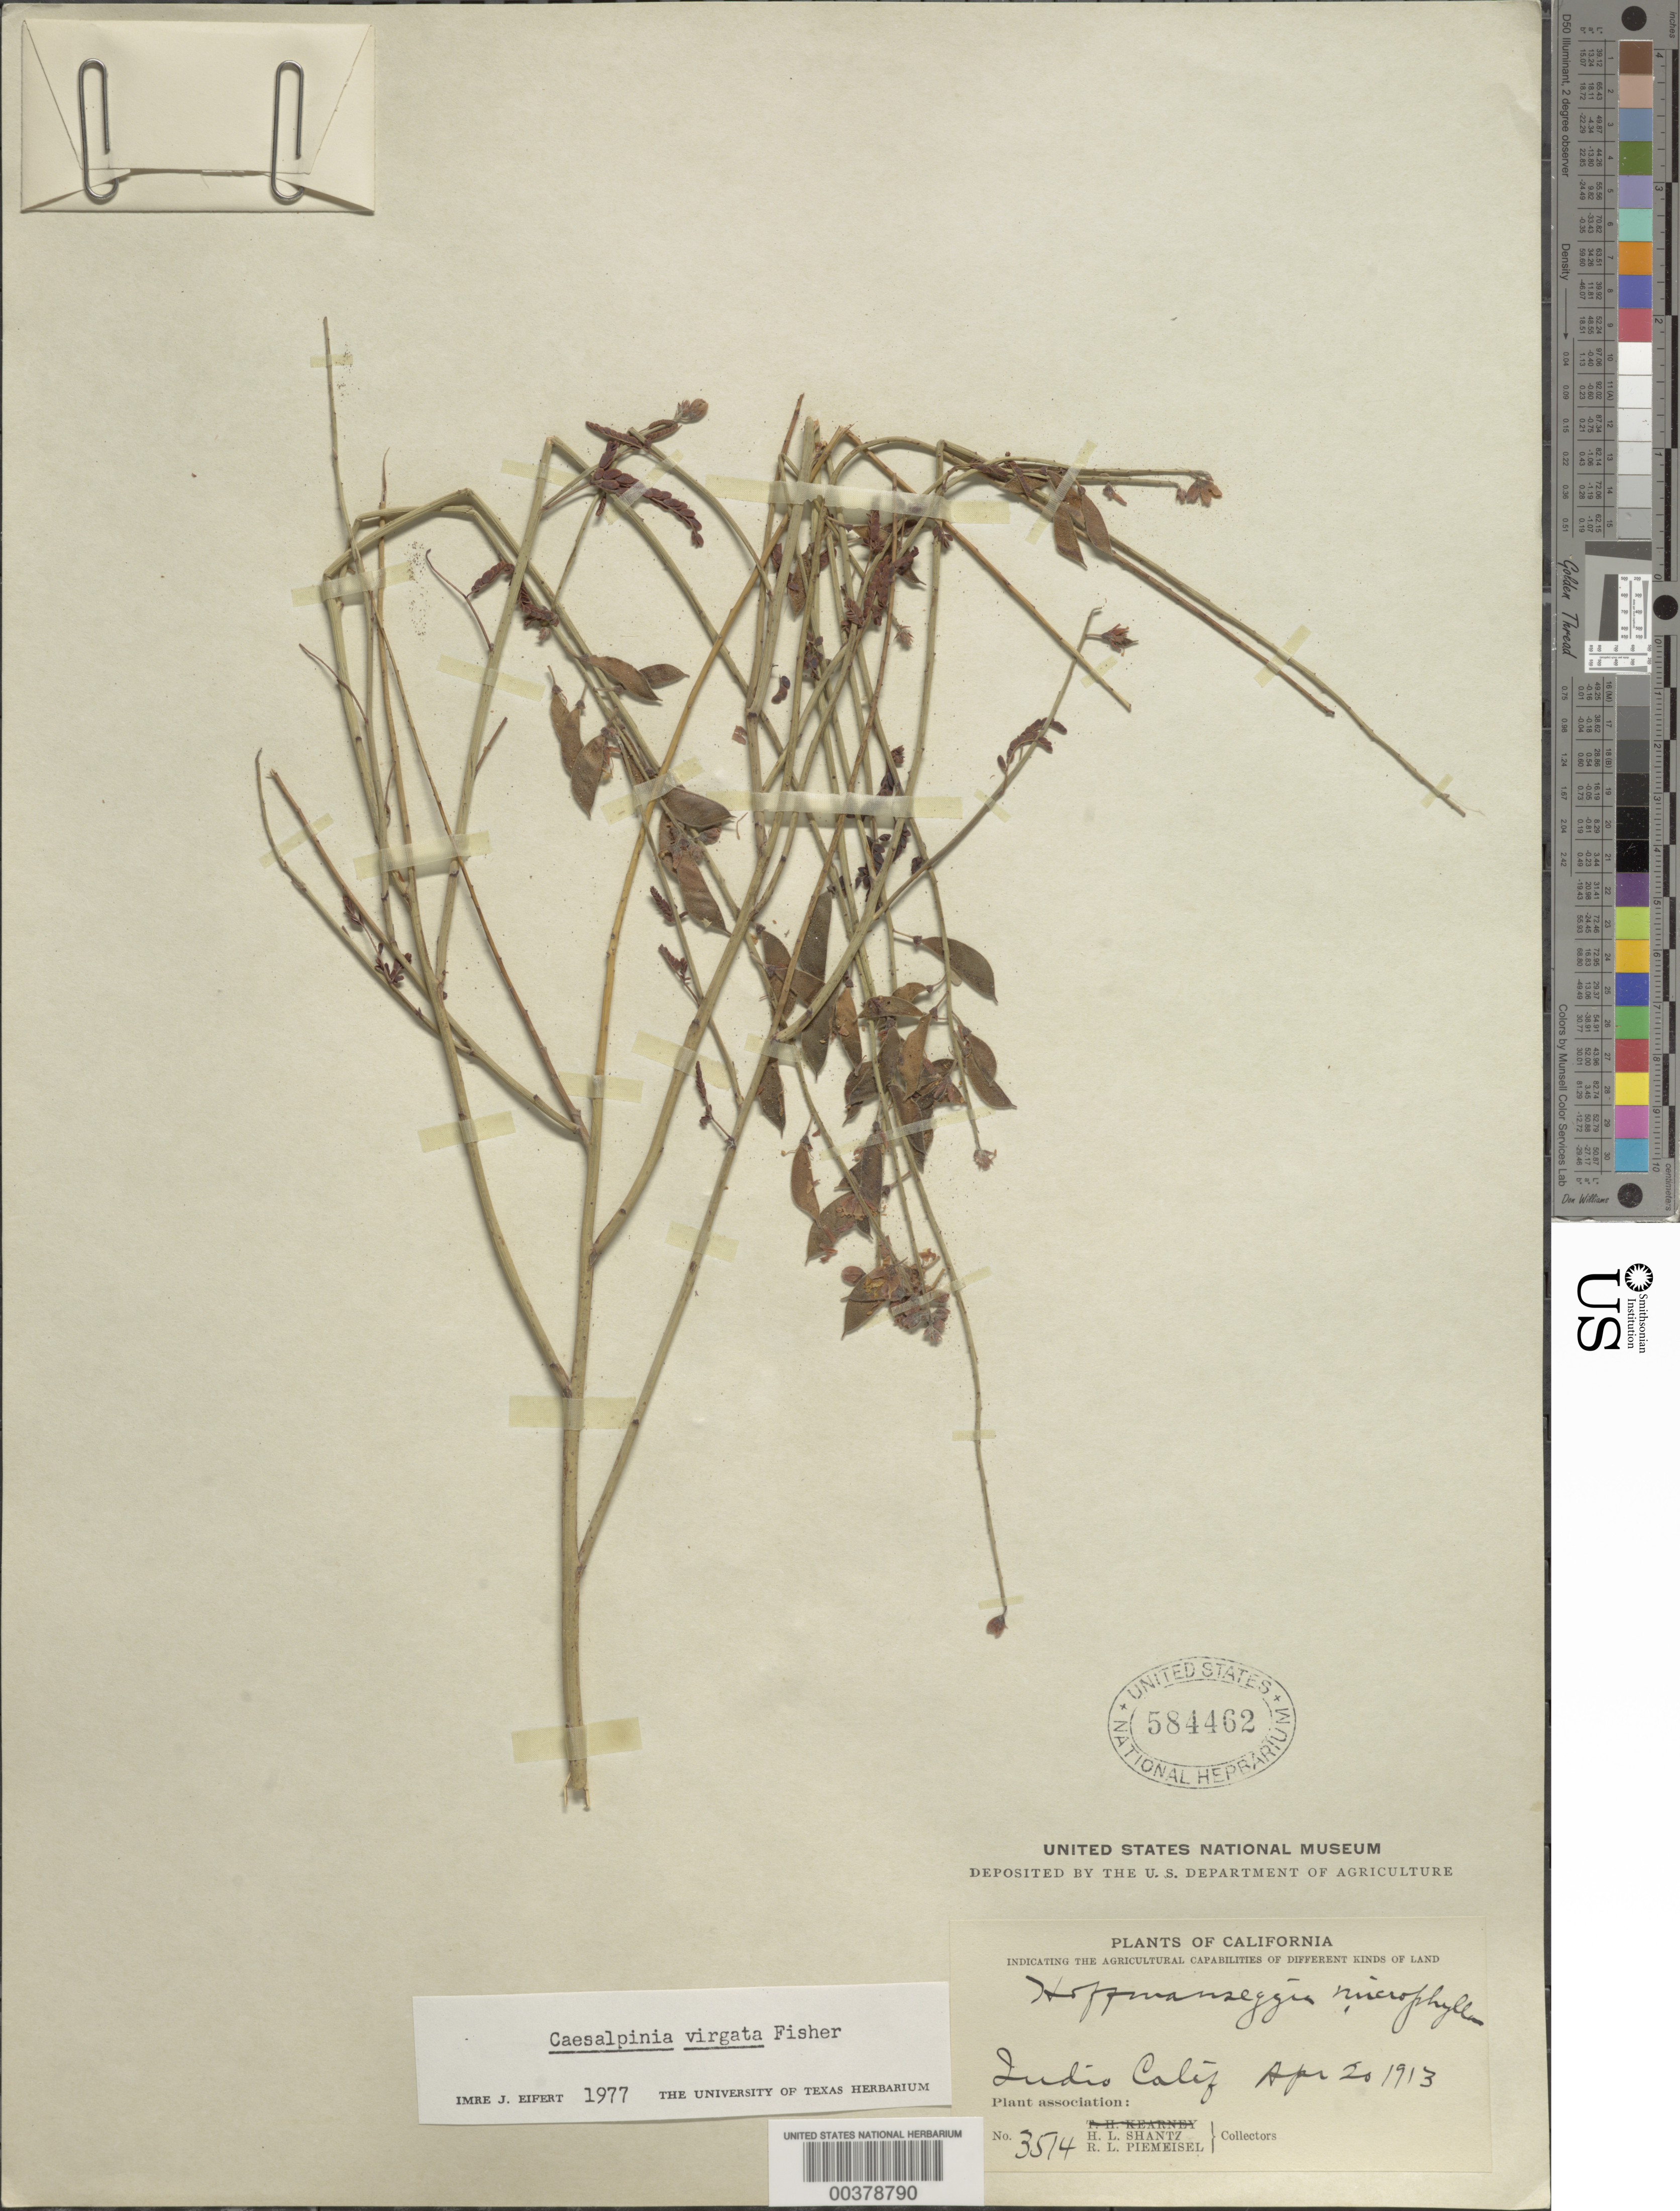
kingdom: Plantae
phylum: Tracheophyta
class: Magnoliopsida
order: Fabales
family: Fabaceae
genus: Hoffmannseggia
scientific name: Hoffmannseggia microphylla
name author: Torr.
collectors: H. Shantz & R. L. Piemeisel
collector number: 3514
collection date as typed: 20 Apr 1913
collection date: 1913-04-20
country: United States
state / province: California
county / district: Riverside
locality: Indio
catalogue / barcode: US 584462